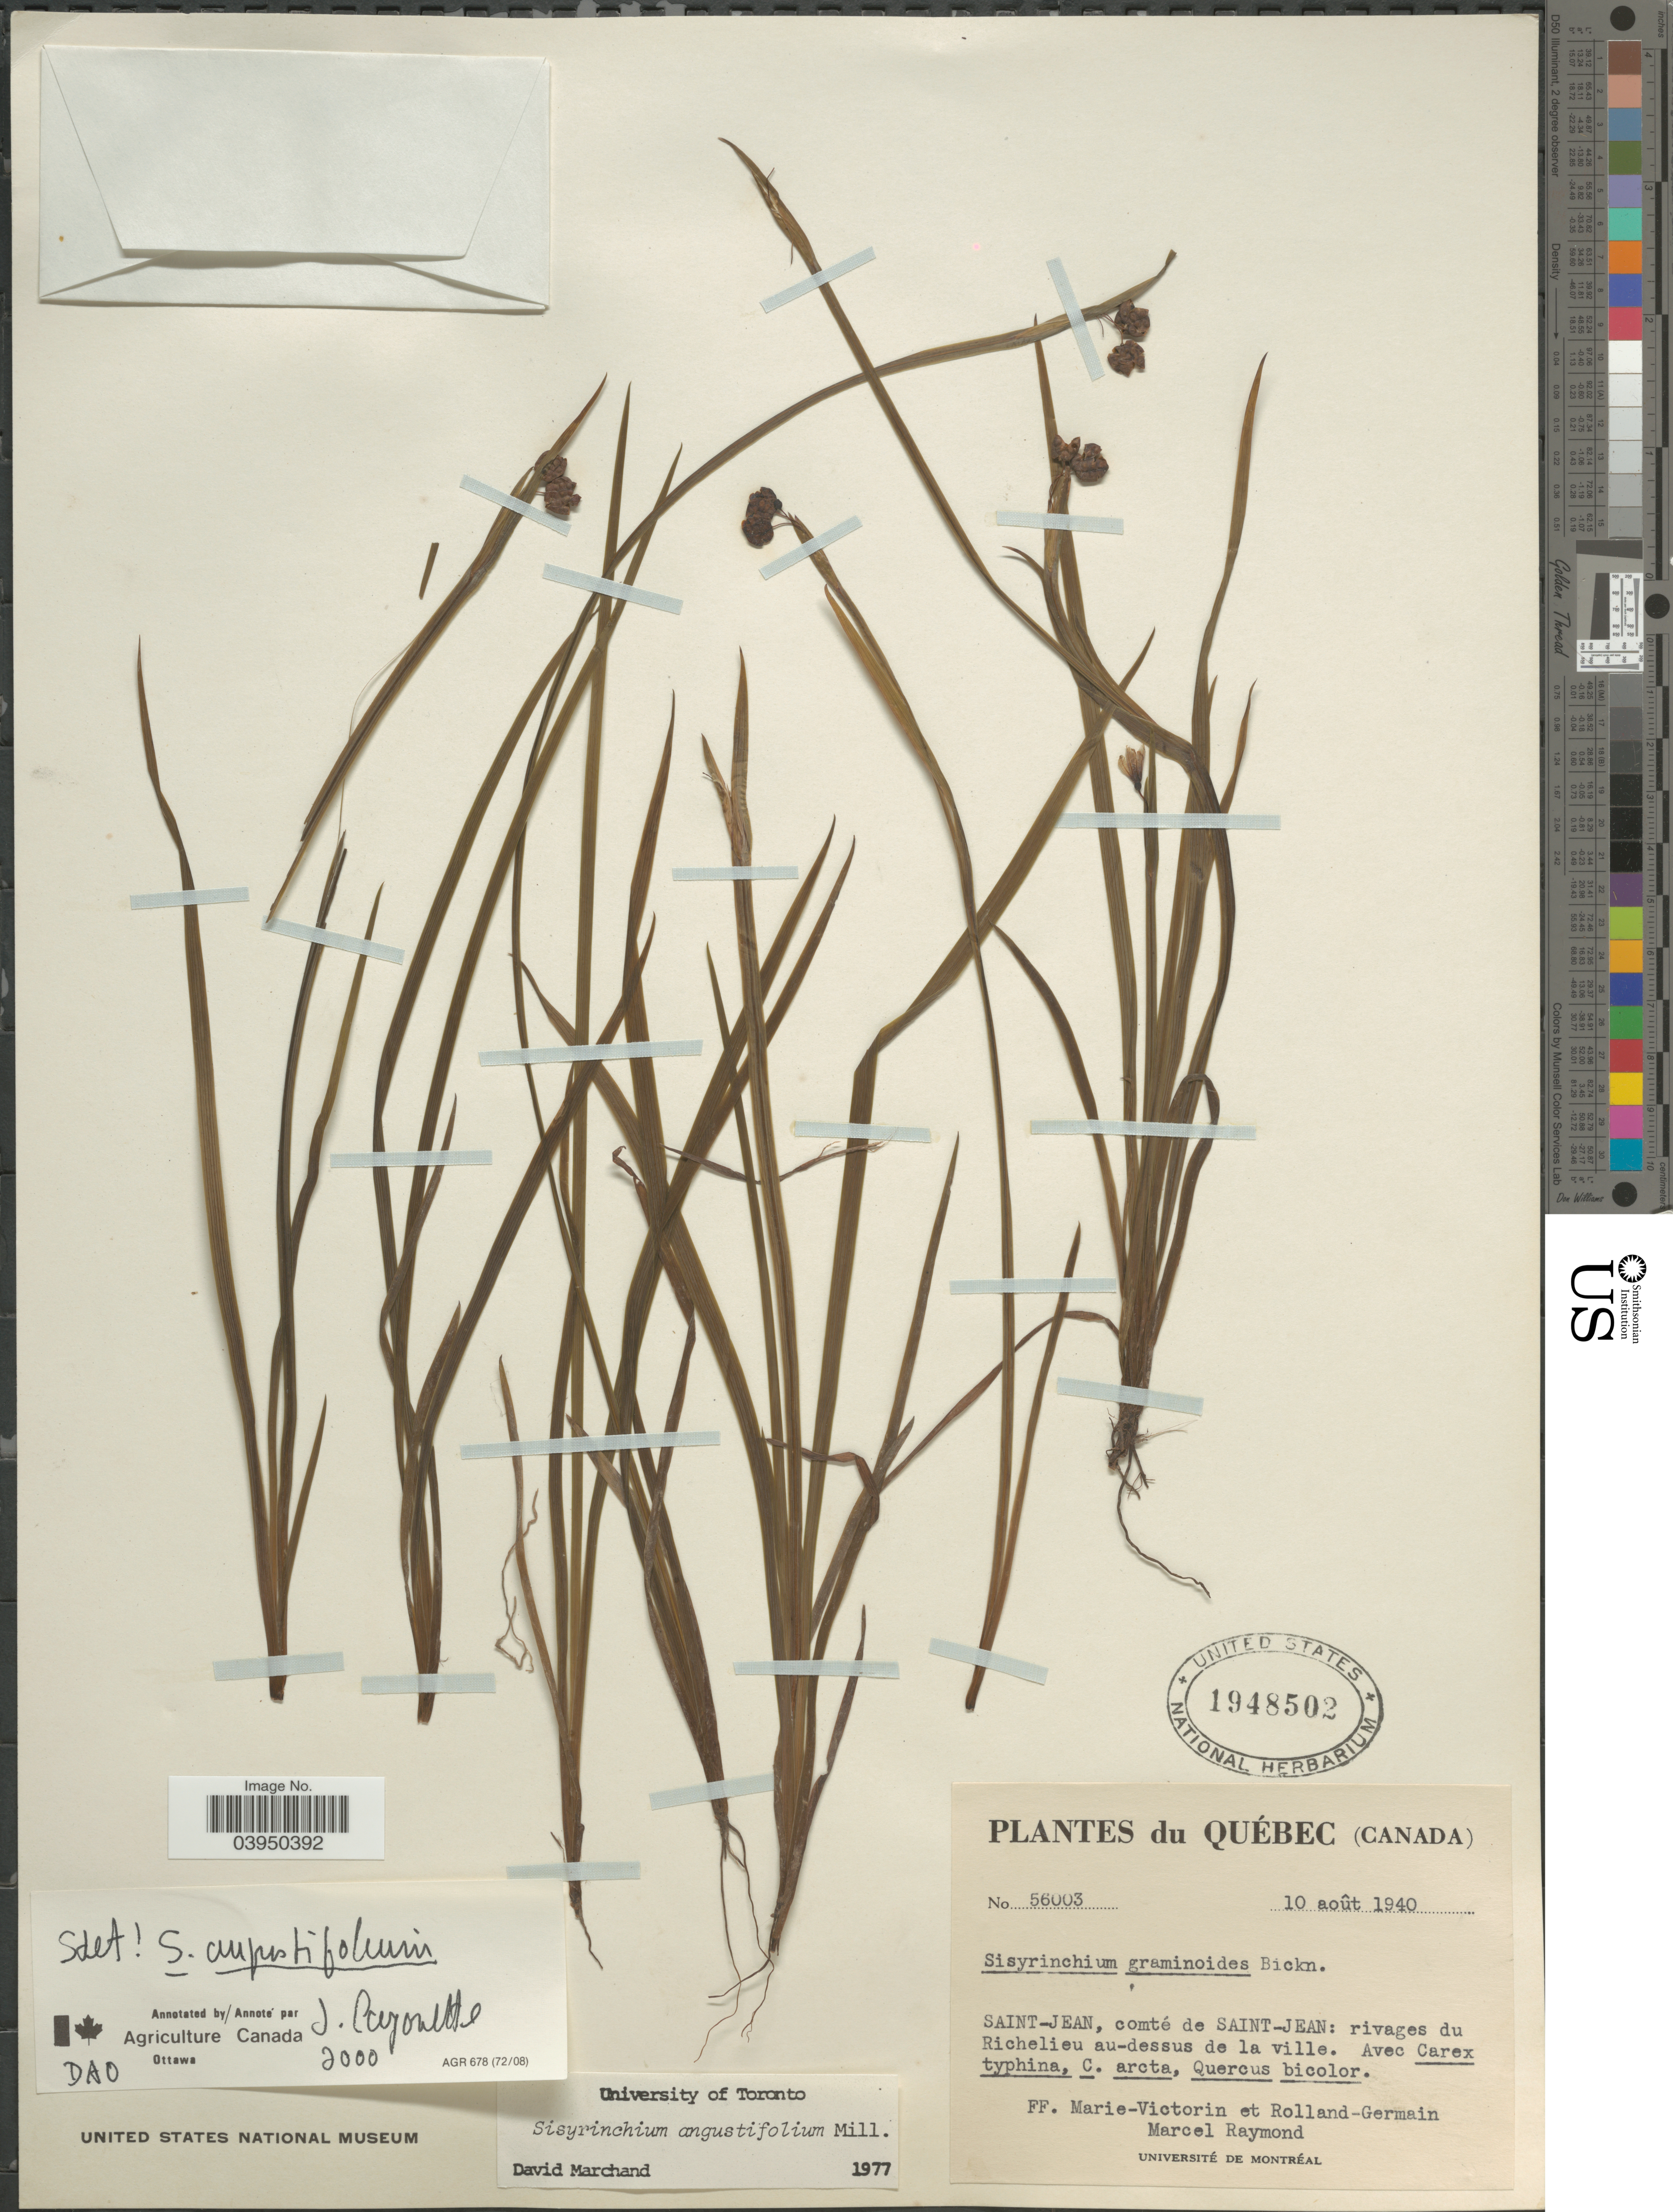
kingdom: Plantae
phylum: Tracheophyta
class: Liliopsida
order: Asparagales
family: Iridaceae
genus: Sisyrinchium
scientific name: Sisyrinchium angustifolium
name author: Mill.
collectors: F. Marie-Victorin, Rolland-Germain & M. Raymond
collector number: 56003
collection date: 1940-08-10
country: Canada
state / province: Quebec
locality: Saint-Jean, comté de Saint-Jean: rivages du Richelieu au-dessus de la ville.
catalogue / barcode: US 1948502